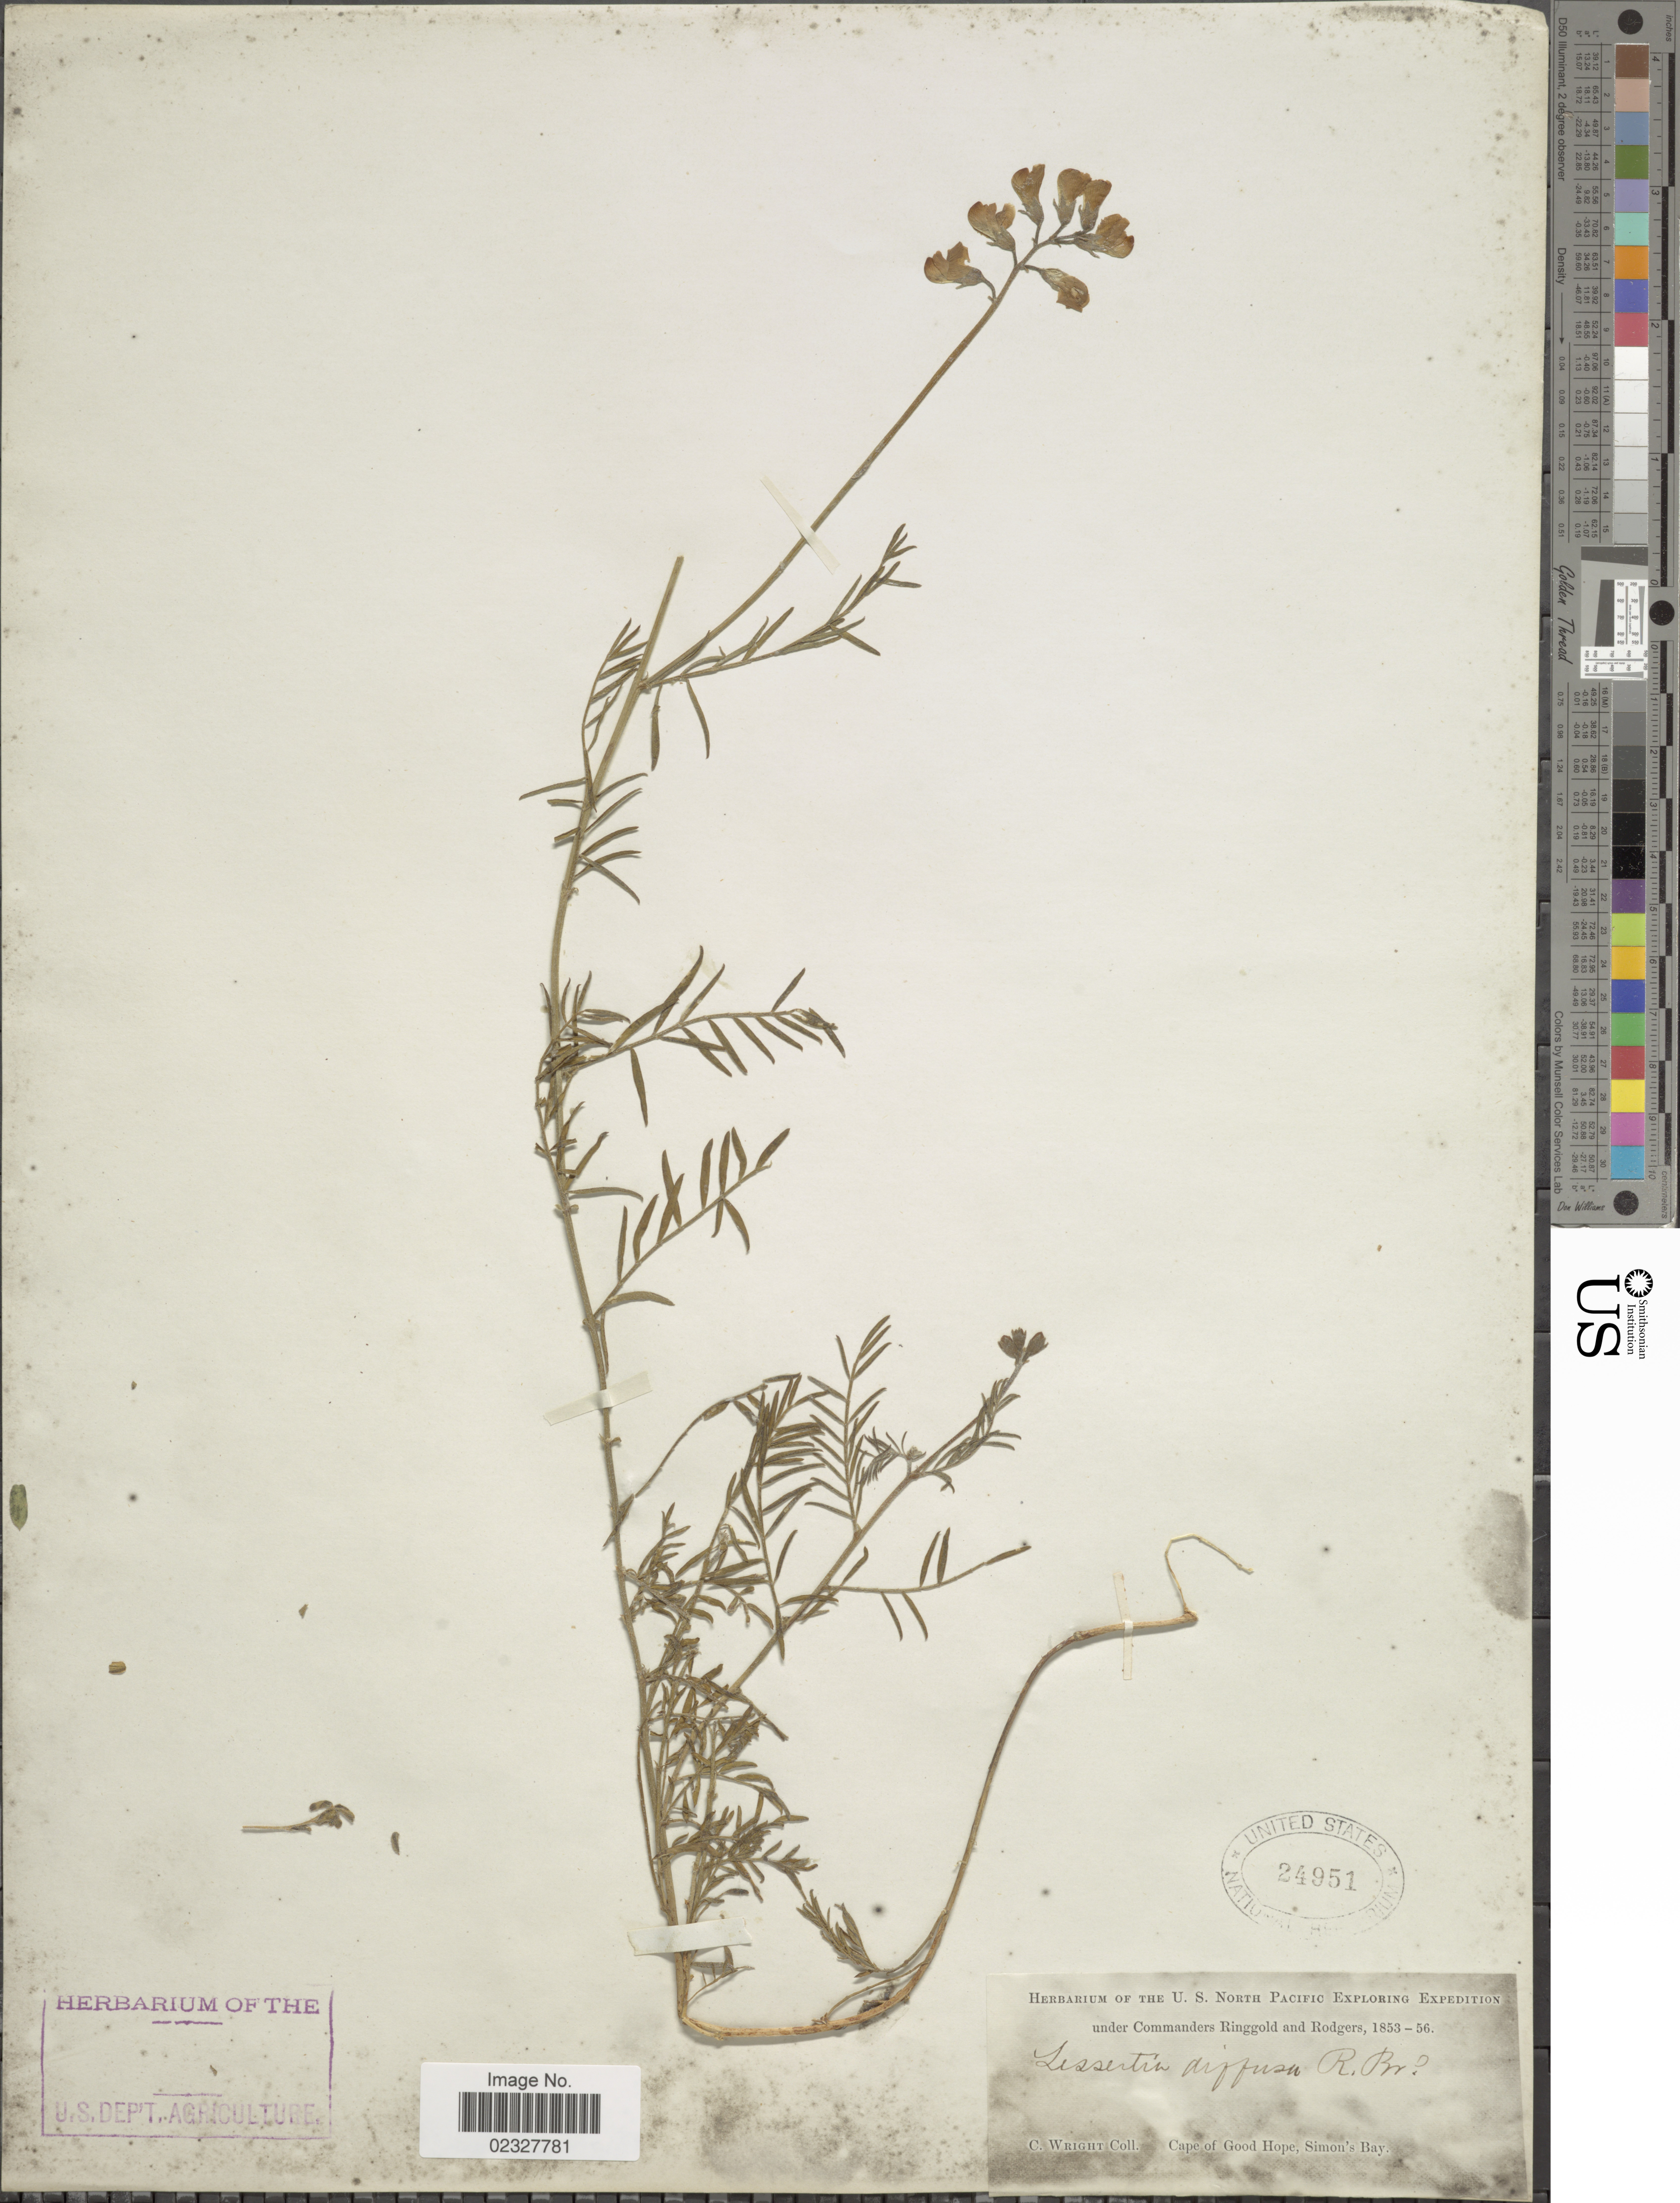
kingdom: Plantae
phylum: Tracheophyta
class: Magnoliopsida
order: Fabales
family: Fabaceae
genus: Lessertia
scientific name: Lessertia diffusa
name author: R. Br.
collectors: C. Wright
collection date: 1853/1856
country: South Africa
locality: Cape of Good Hope. Simon's Bay.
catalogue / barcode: US 24951